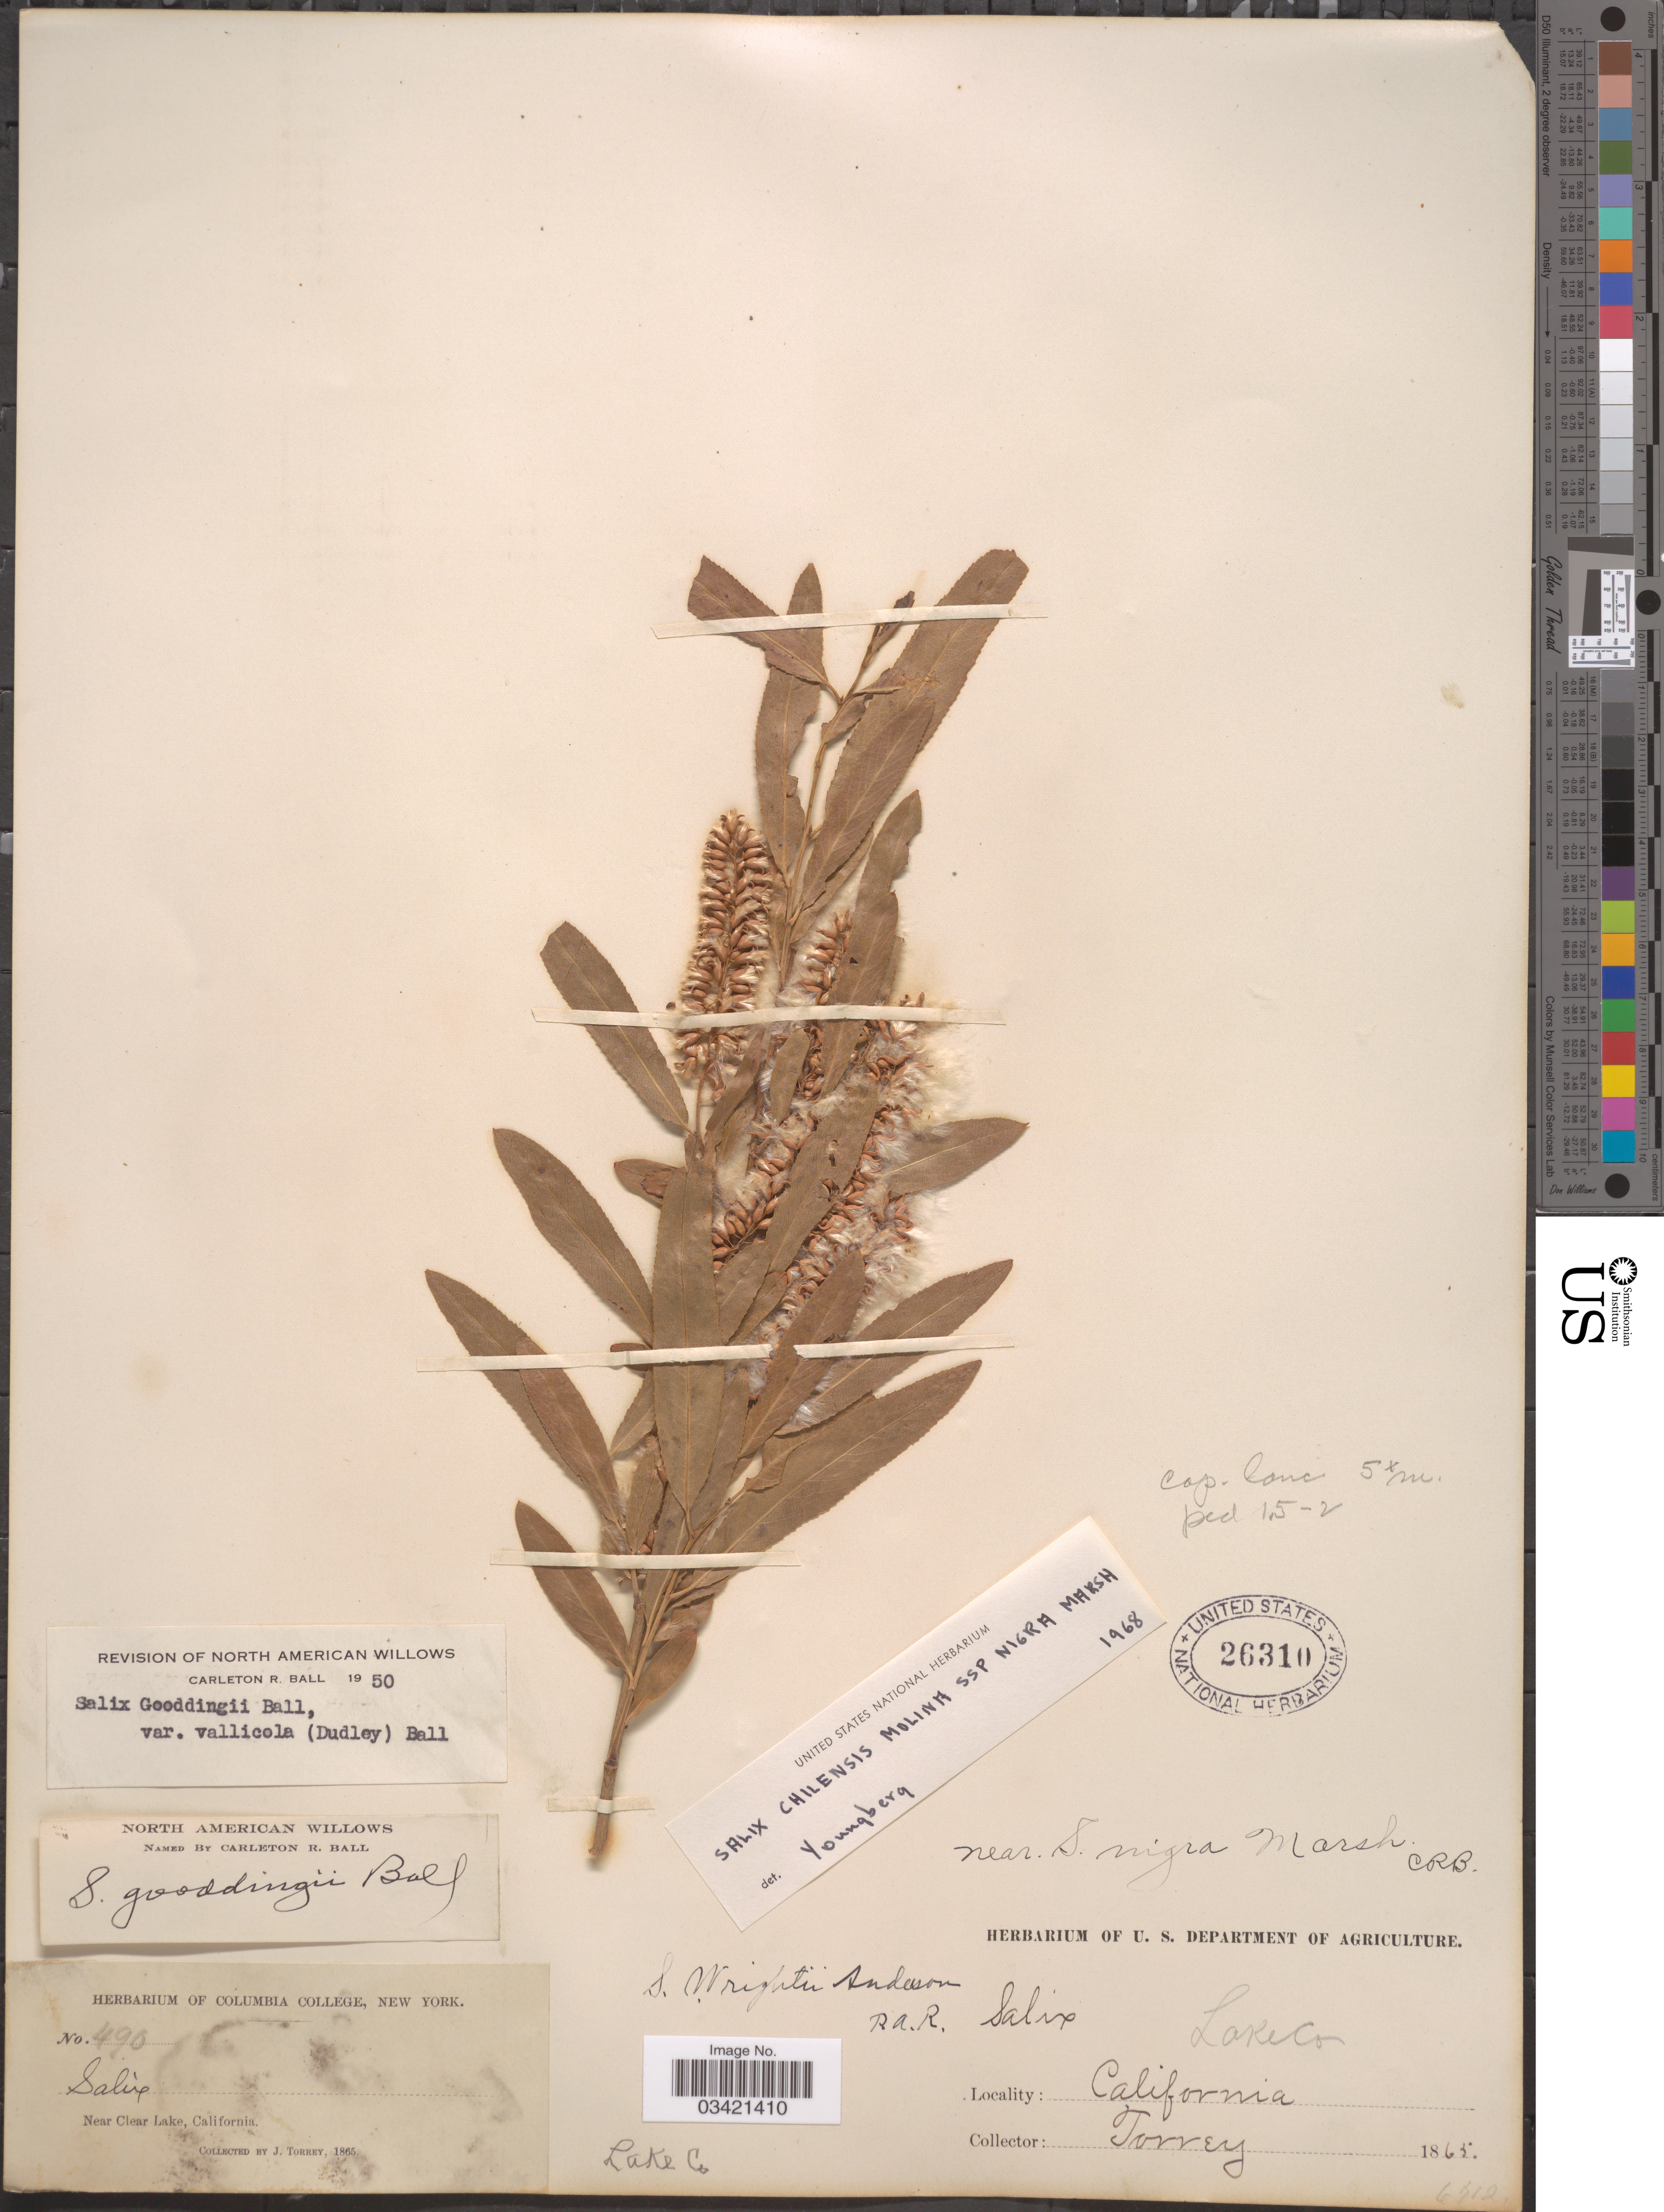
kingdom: Plantae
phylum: Tracheophyta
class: Magnoliopsida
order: Malpighiales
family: Salicaceae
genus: Salix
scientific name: Salix gooddingii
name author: C.R. Ball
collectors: J. Torrey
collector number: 490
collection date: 1865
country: United States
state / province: California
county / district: Lake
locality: Lake Co. Near Clear Lake.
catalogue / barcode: US 26310